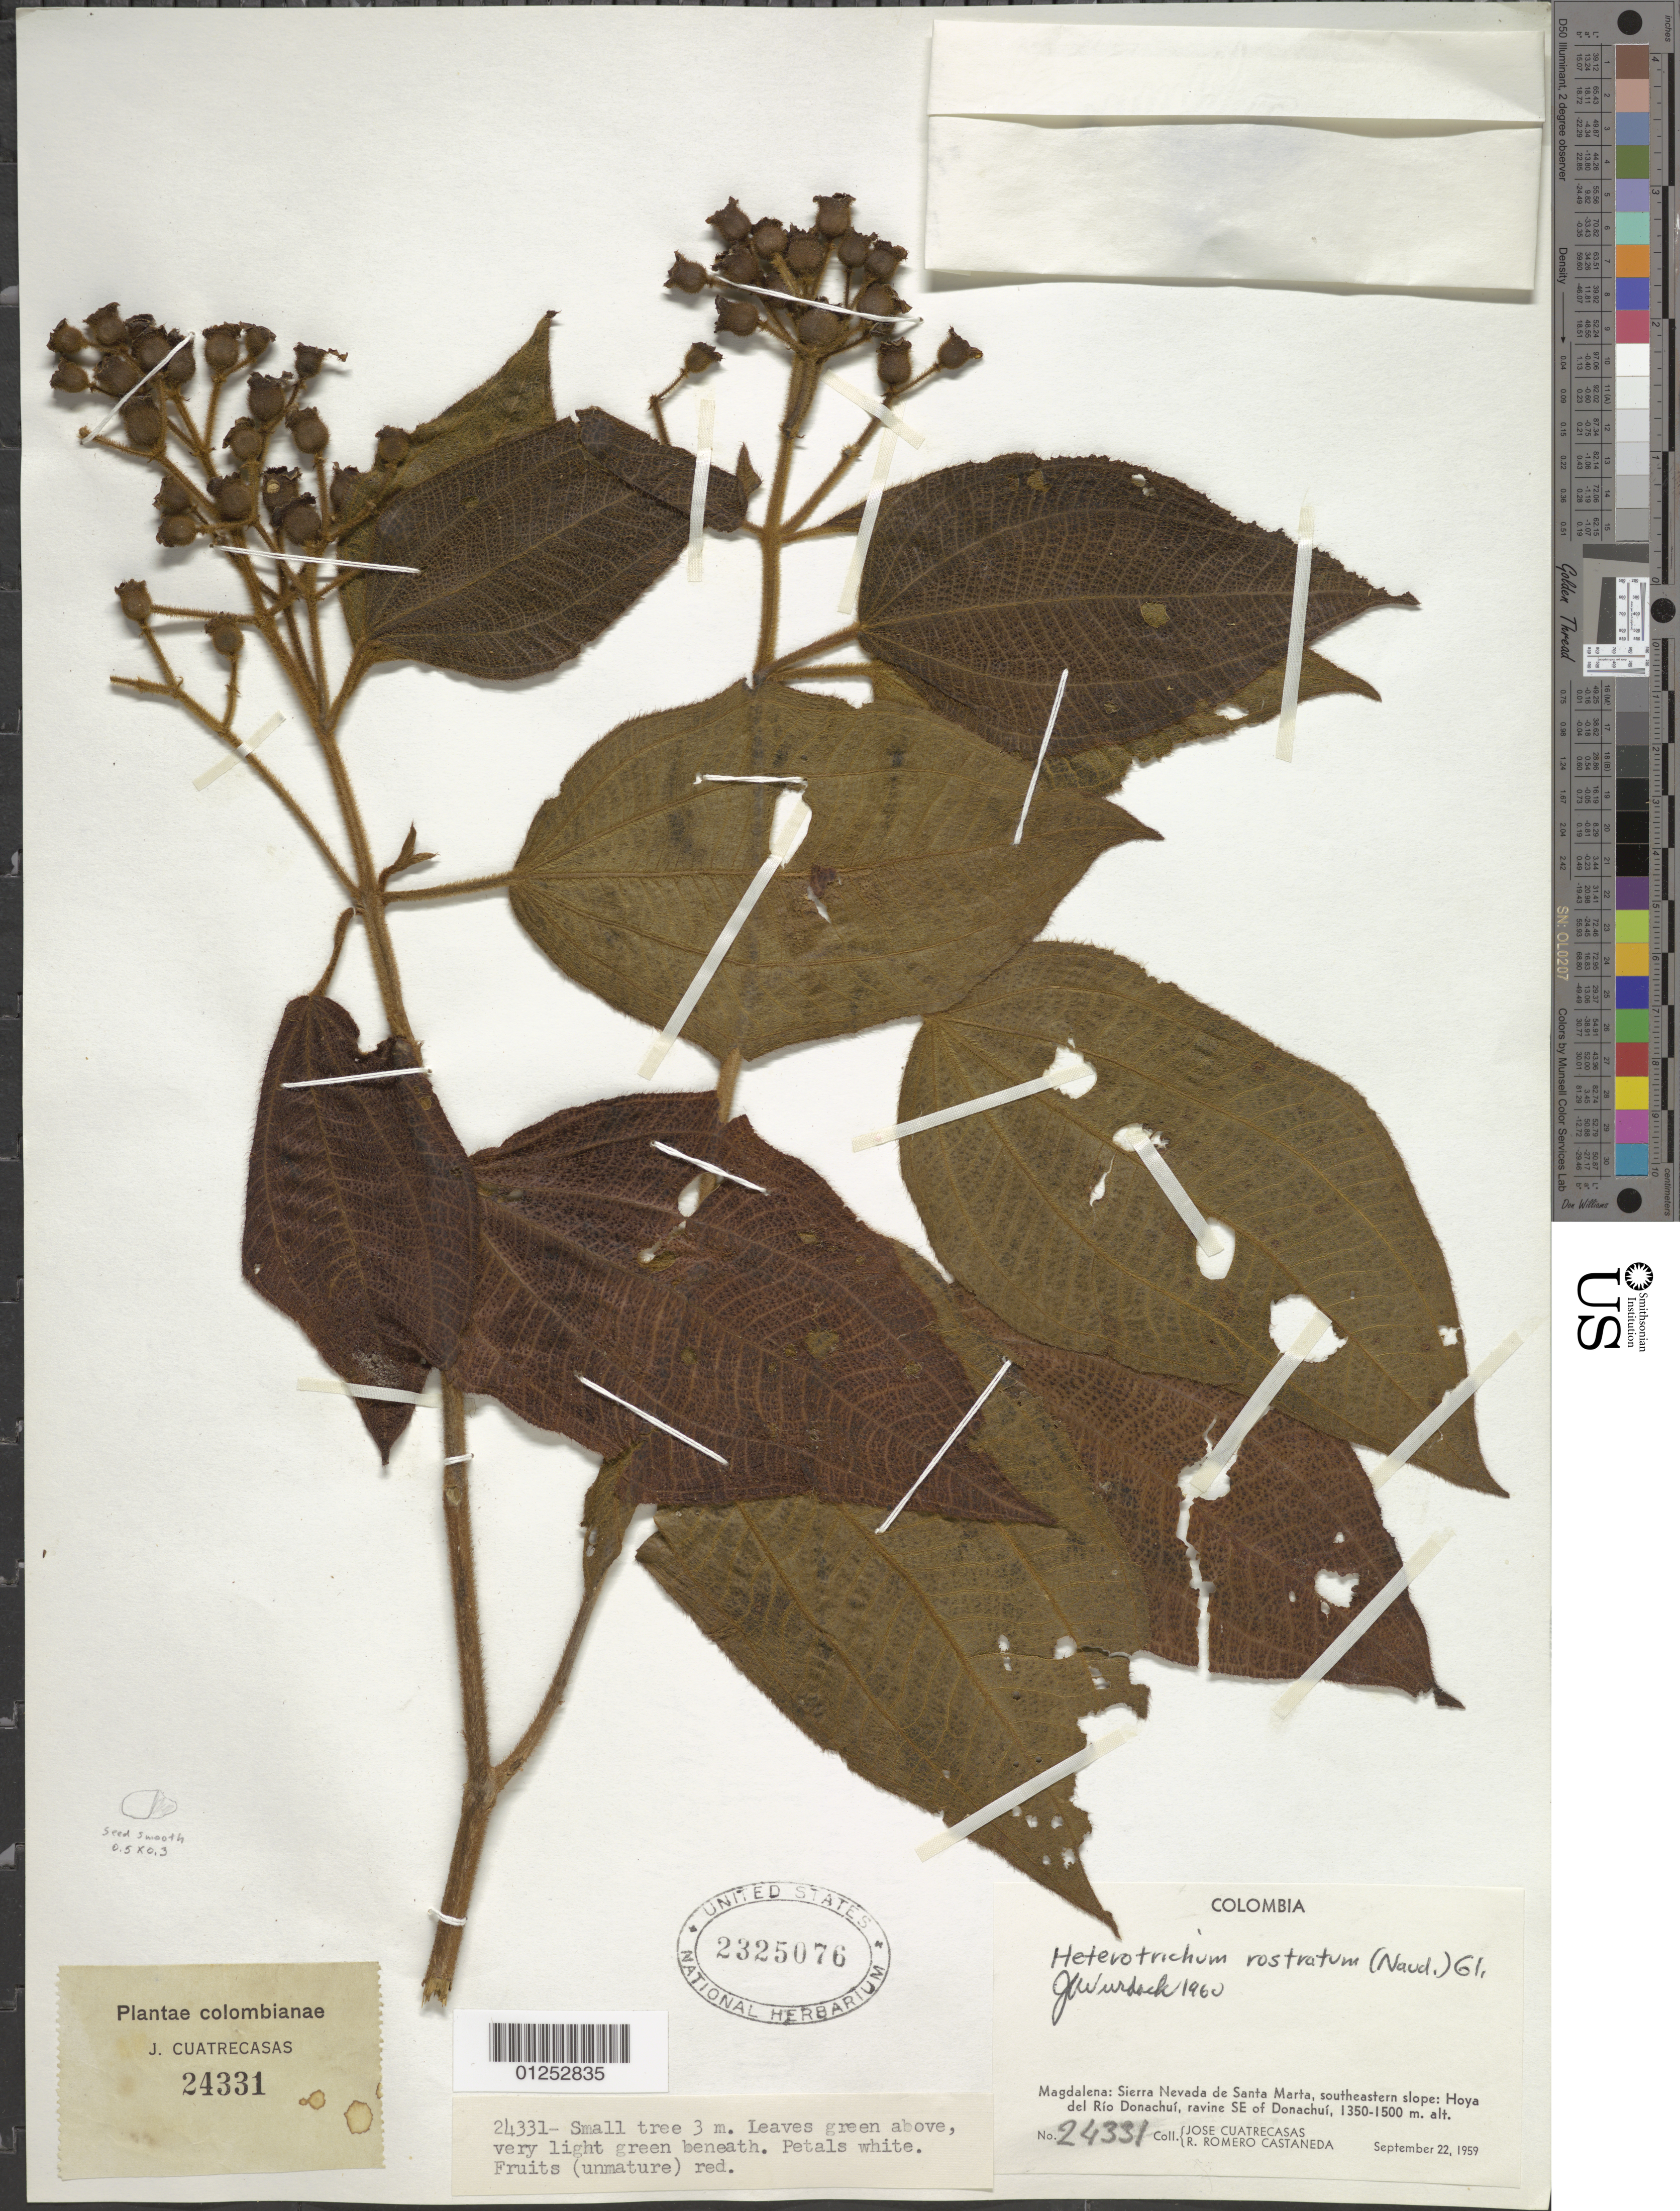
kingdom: Plantae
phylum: Tracheophyta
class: Magnoliopsida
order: Myrtales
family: Melastomataceae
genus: Miconia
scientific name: Miconia tuberculata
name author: (Naudin) Triana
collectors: J. Cuatrecasas & R. Romero Castañeda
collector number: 24331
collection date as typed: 22 Sep 1959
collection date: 1959-09-22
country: Colombia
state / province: Magdalena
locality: Sierra Nevada de Santa Marta, southeastern slope; Hoya del Rio Donachui, ravine SE of Donachui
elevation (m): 1350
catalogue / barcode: US 2325076